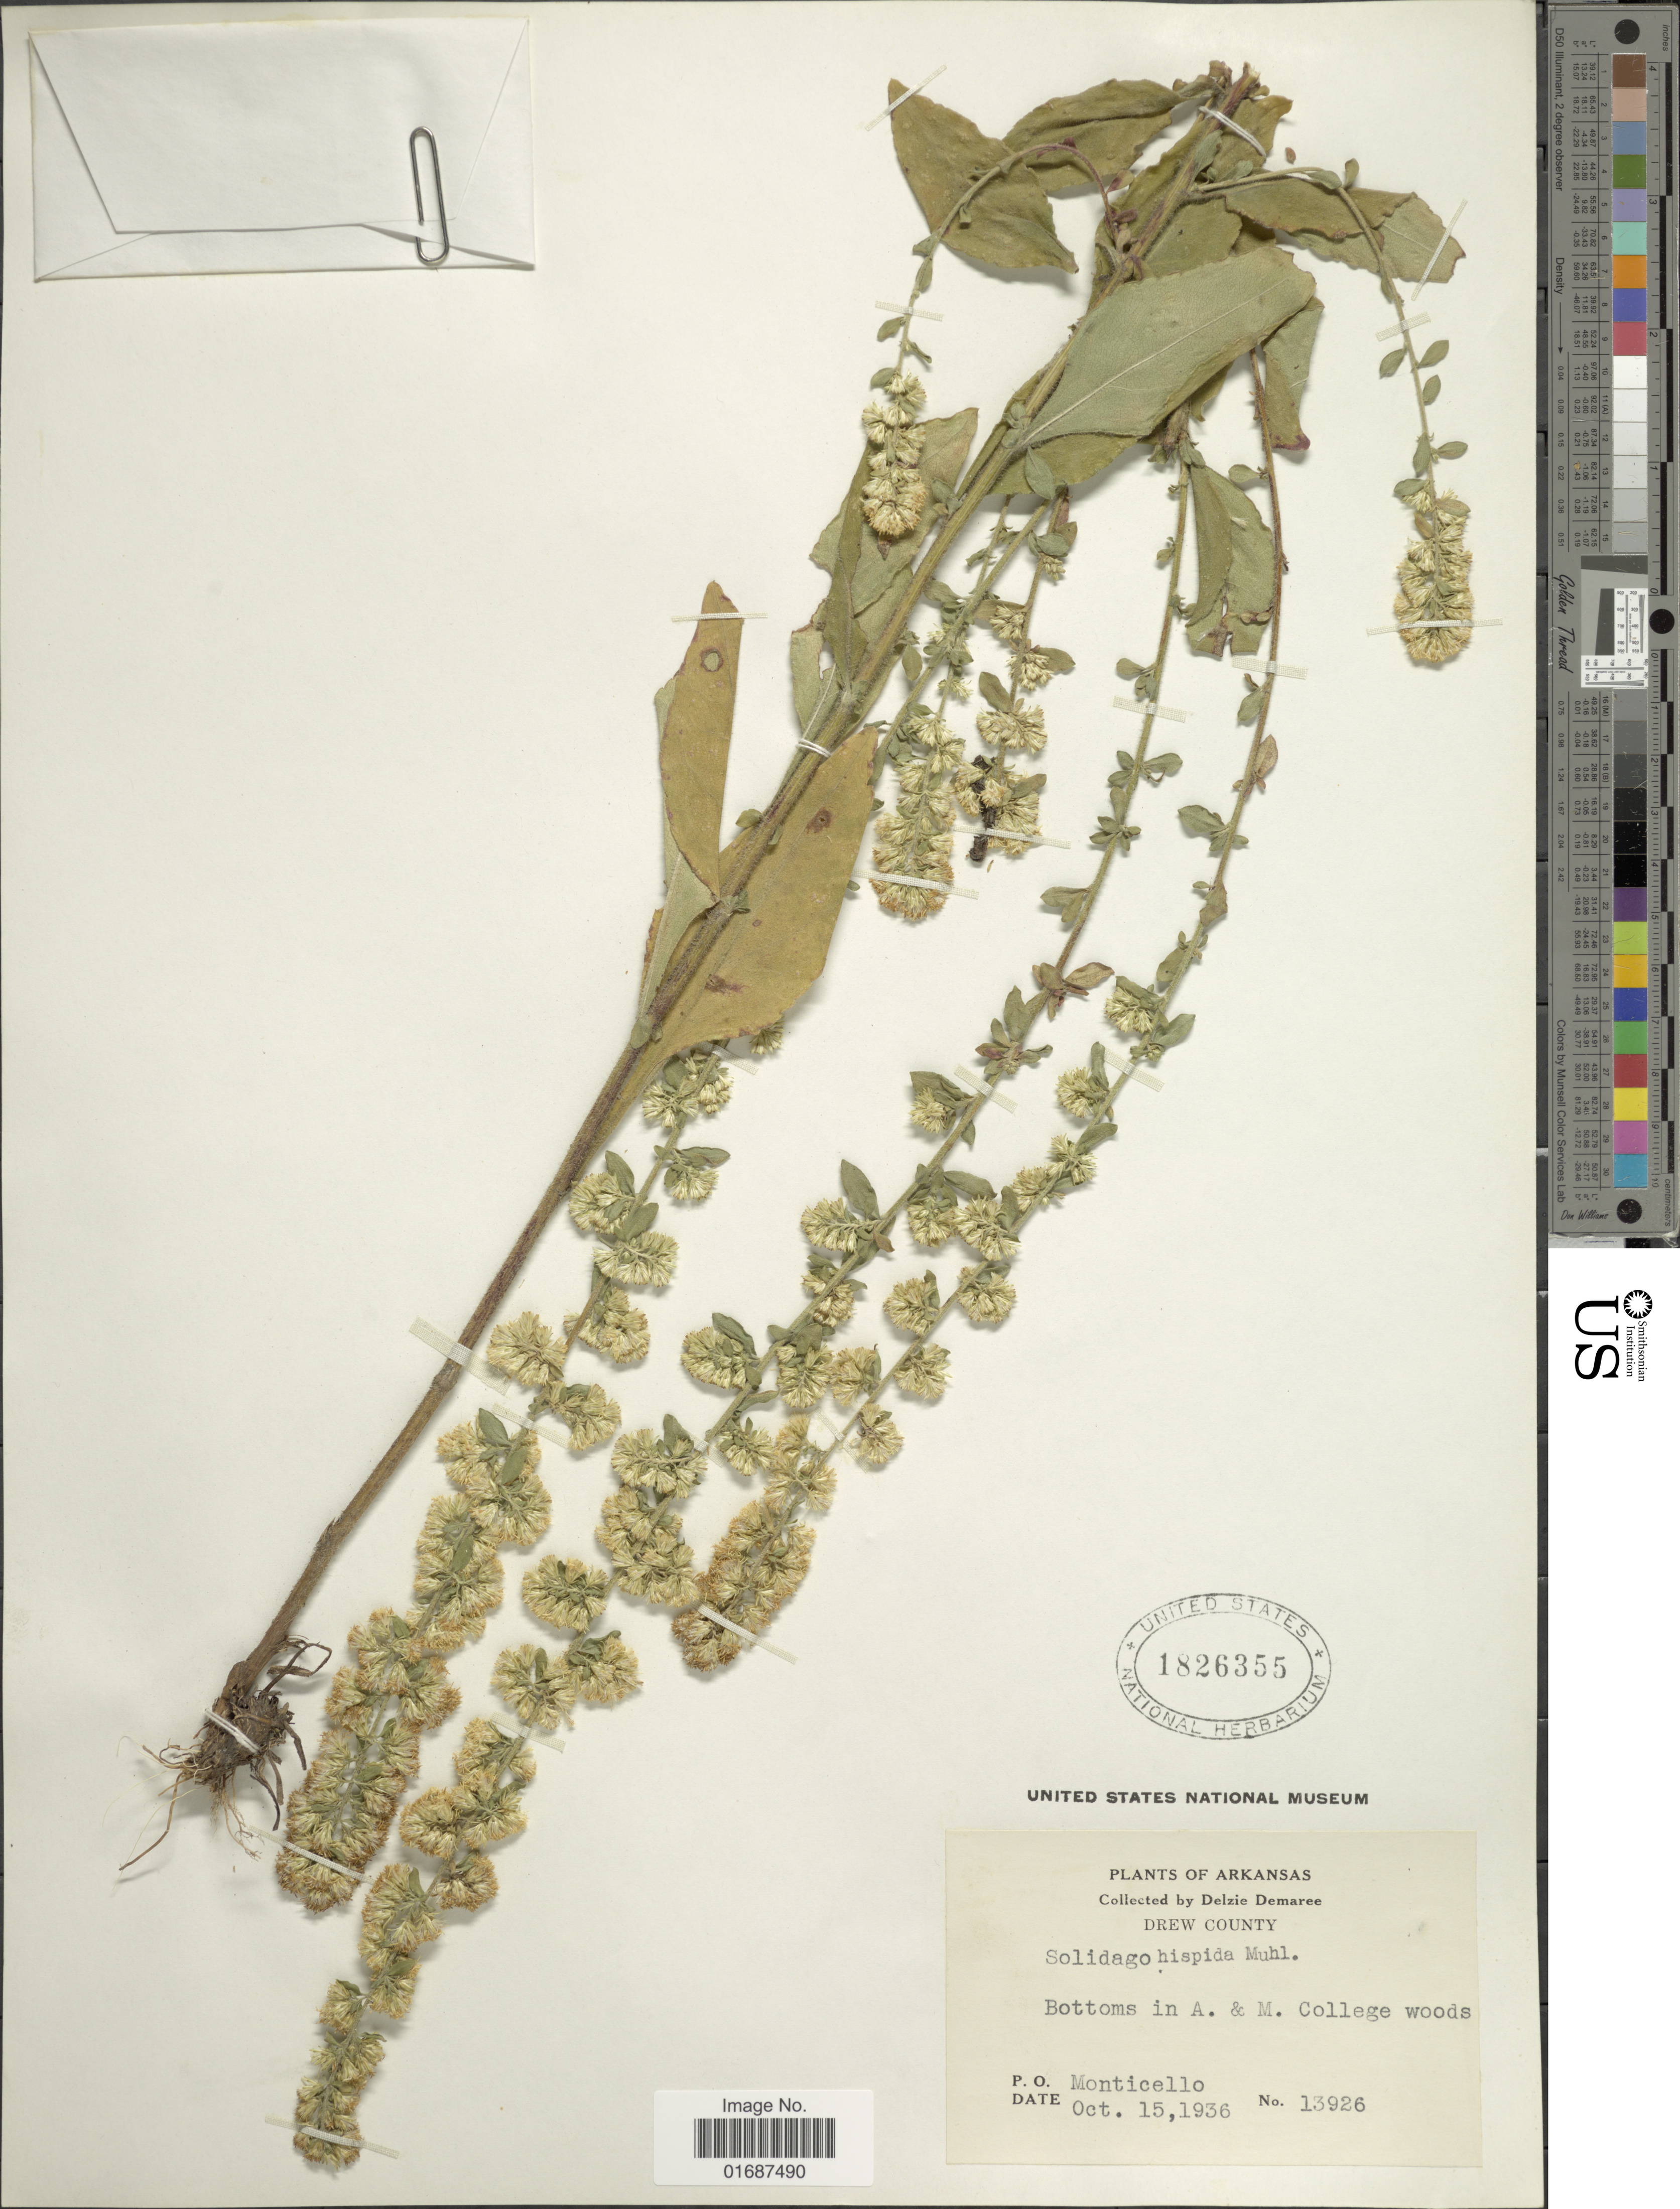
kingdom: Plantae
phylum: Tracheophyta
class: Magnoliopsida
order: Asterales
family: Asteraceae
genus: Solidago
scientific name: Solidago hispida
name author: Muhl. ex Willd.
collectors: D. Demaree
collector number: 13926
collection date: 1936-10-15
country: United States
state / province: Arkansas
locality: Drew County. Bottoms in A. & M. College woods. P. O. Monticello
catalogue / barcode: US 1826355